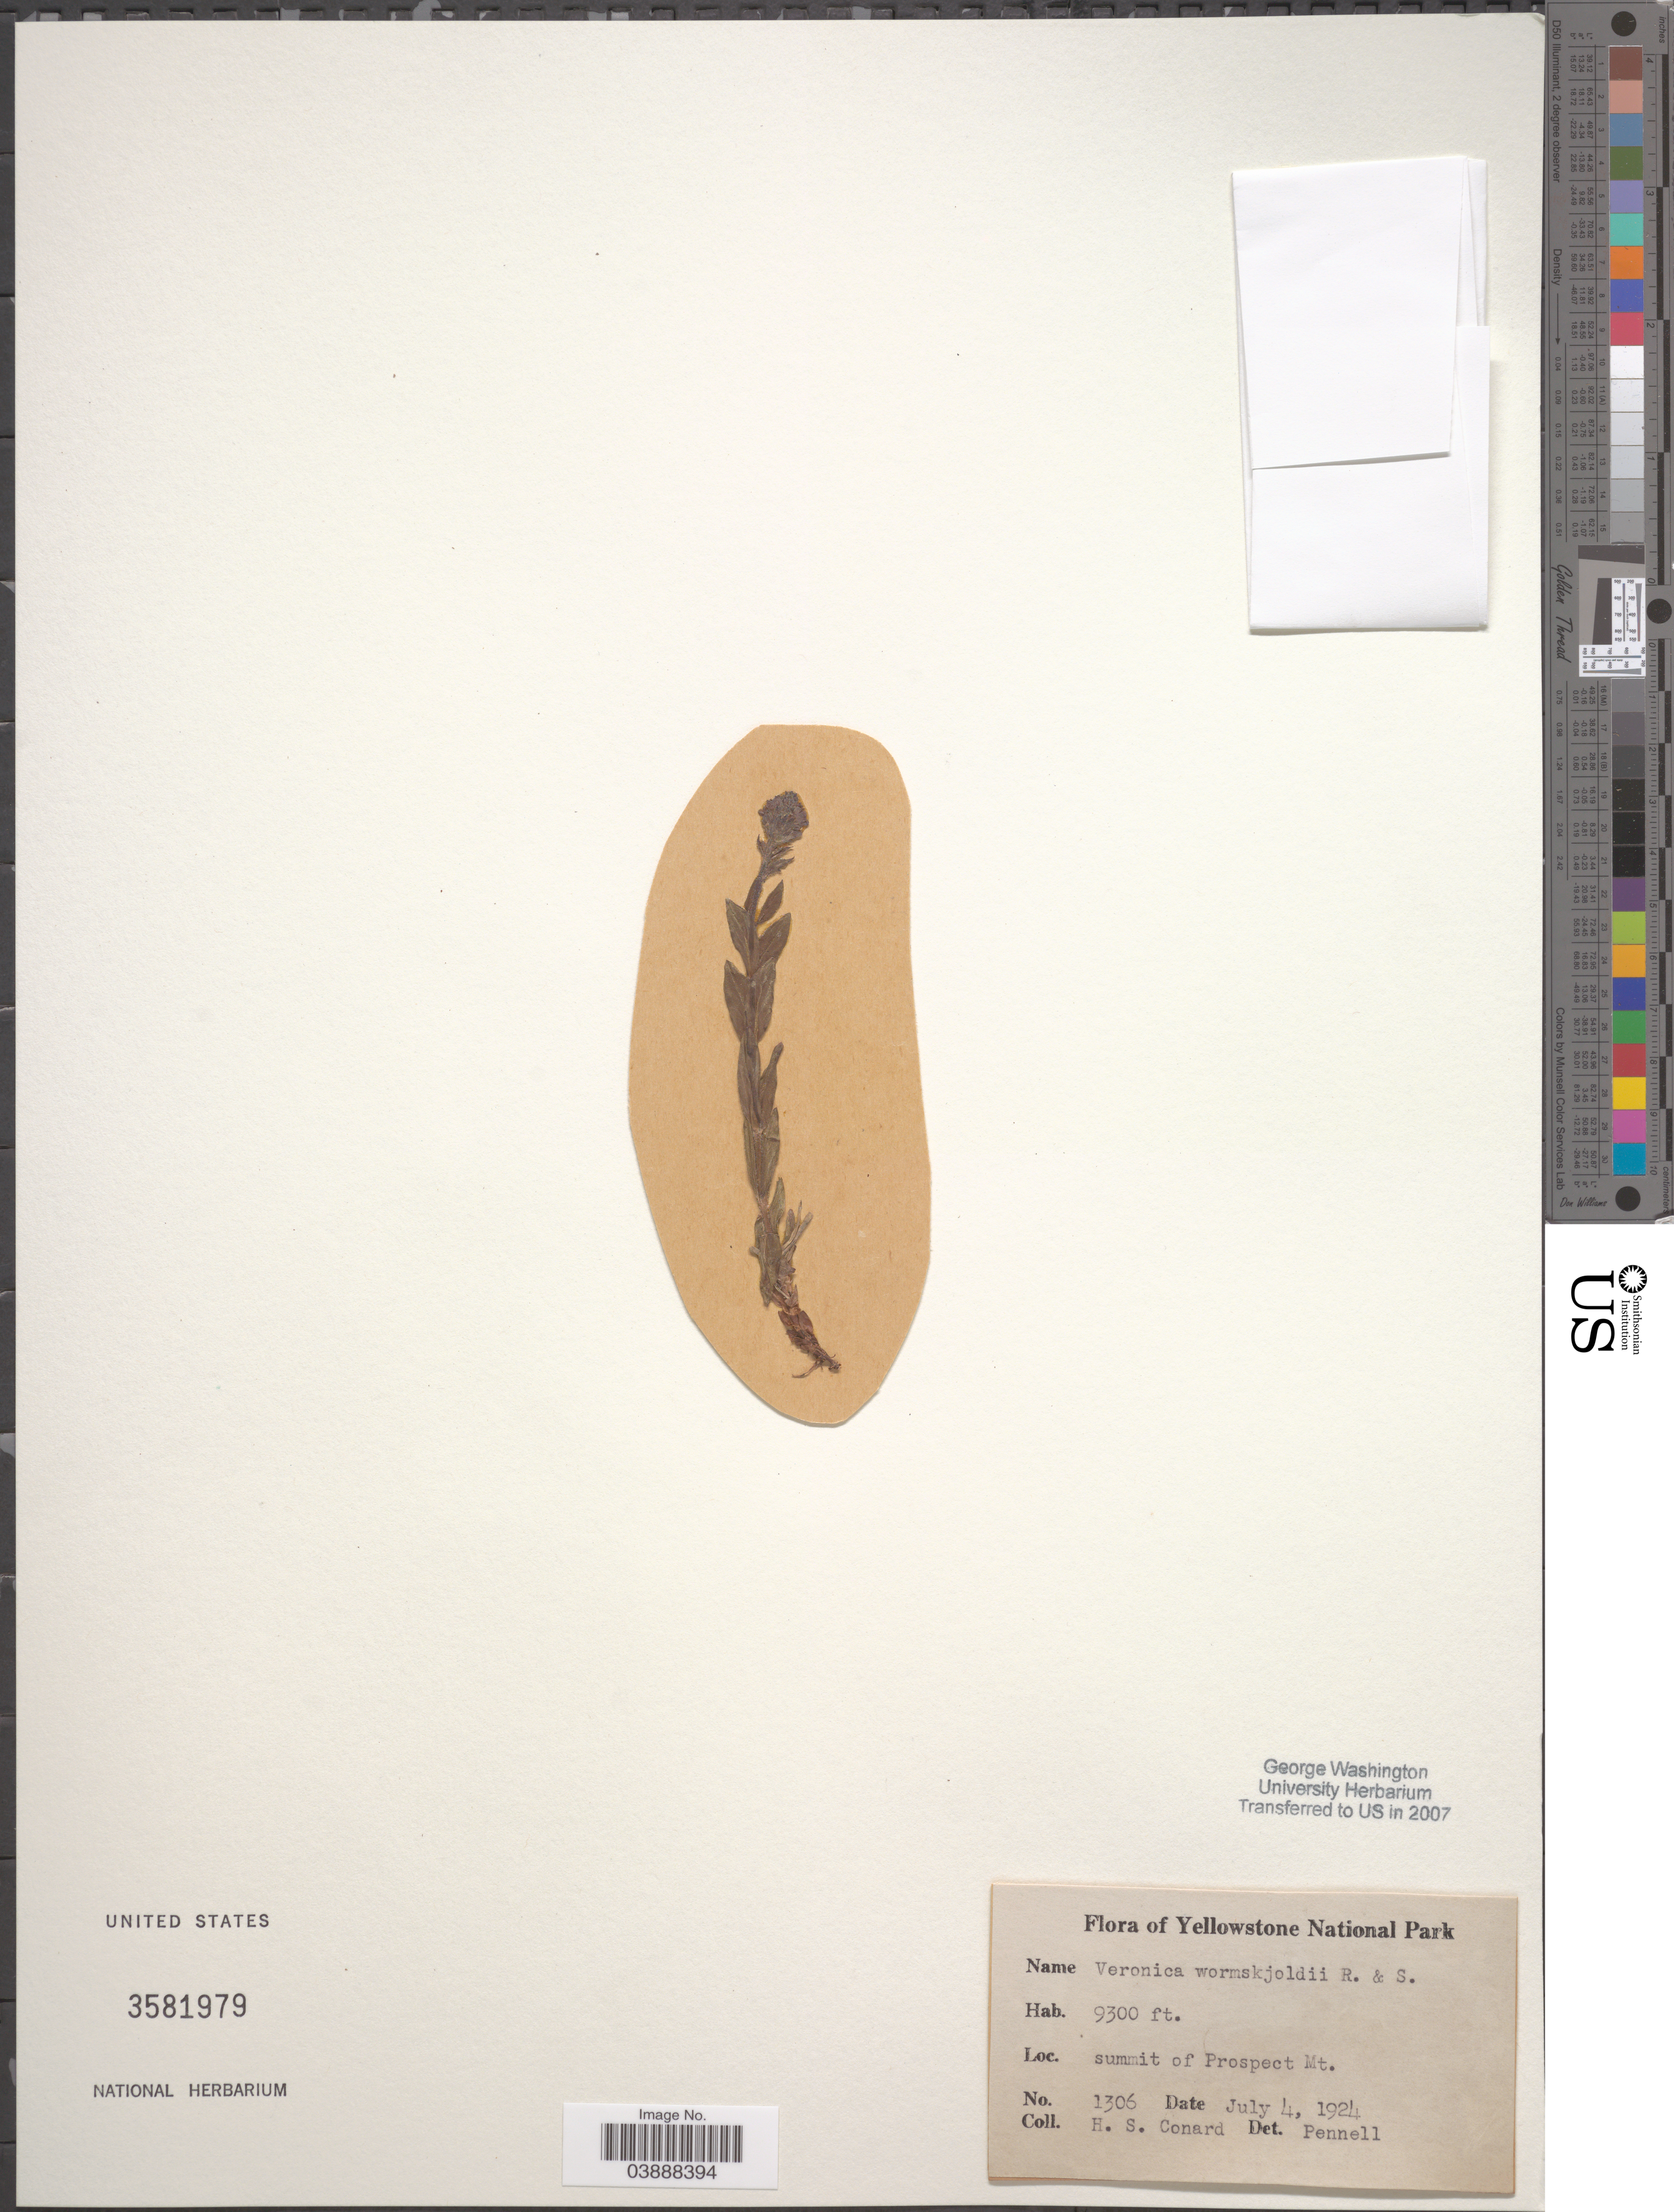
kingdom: Plantae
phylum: Tracheophyta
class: Magnoliopsida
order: Lamiales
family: Plantaginaceae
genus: Veronica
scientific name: Veronica wormskjoldii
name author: Roem. & Schult.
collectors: H. S. Conard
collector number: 1306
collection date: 1924-07-04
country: United States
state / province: Wyoming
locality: Yellowstone National Park. Summit of Prospect Mt.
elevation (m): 2835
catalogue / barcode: US 3581979